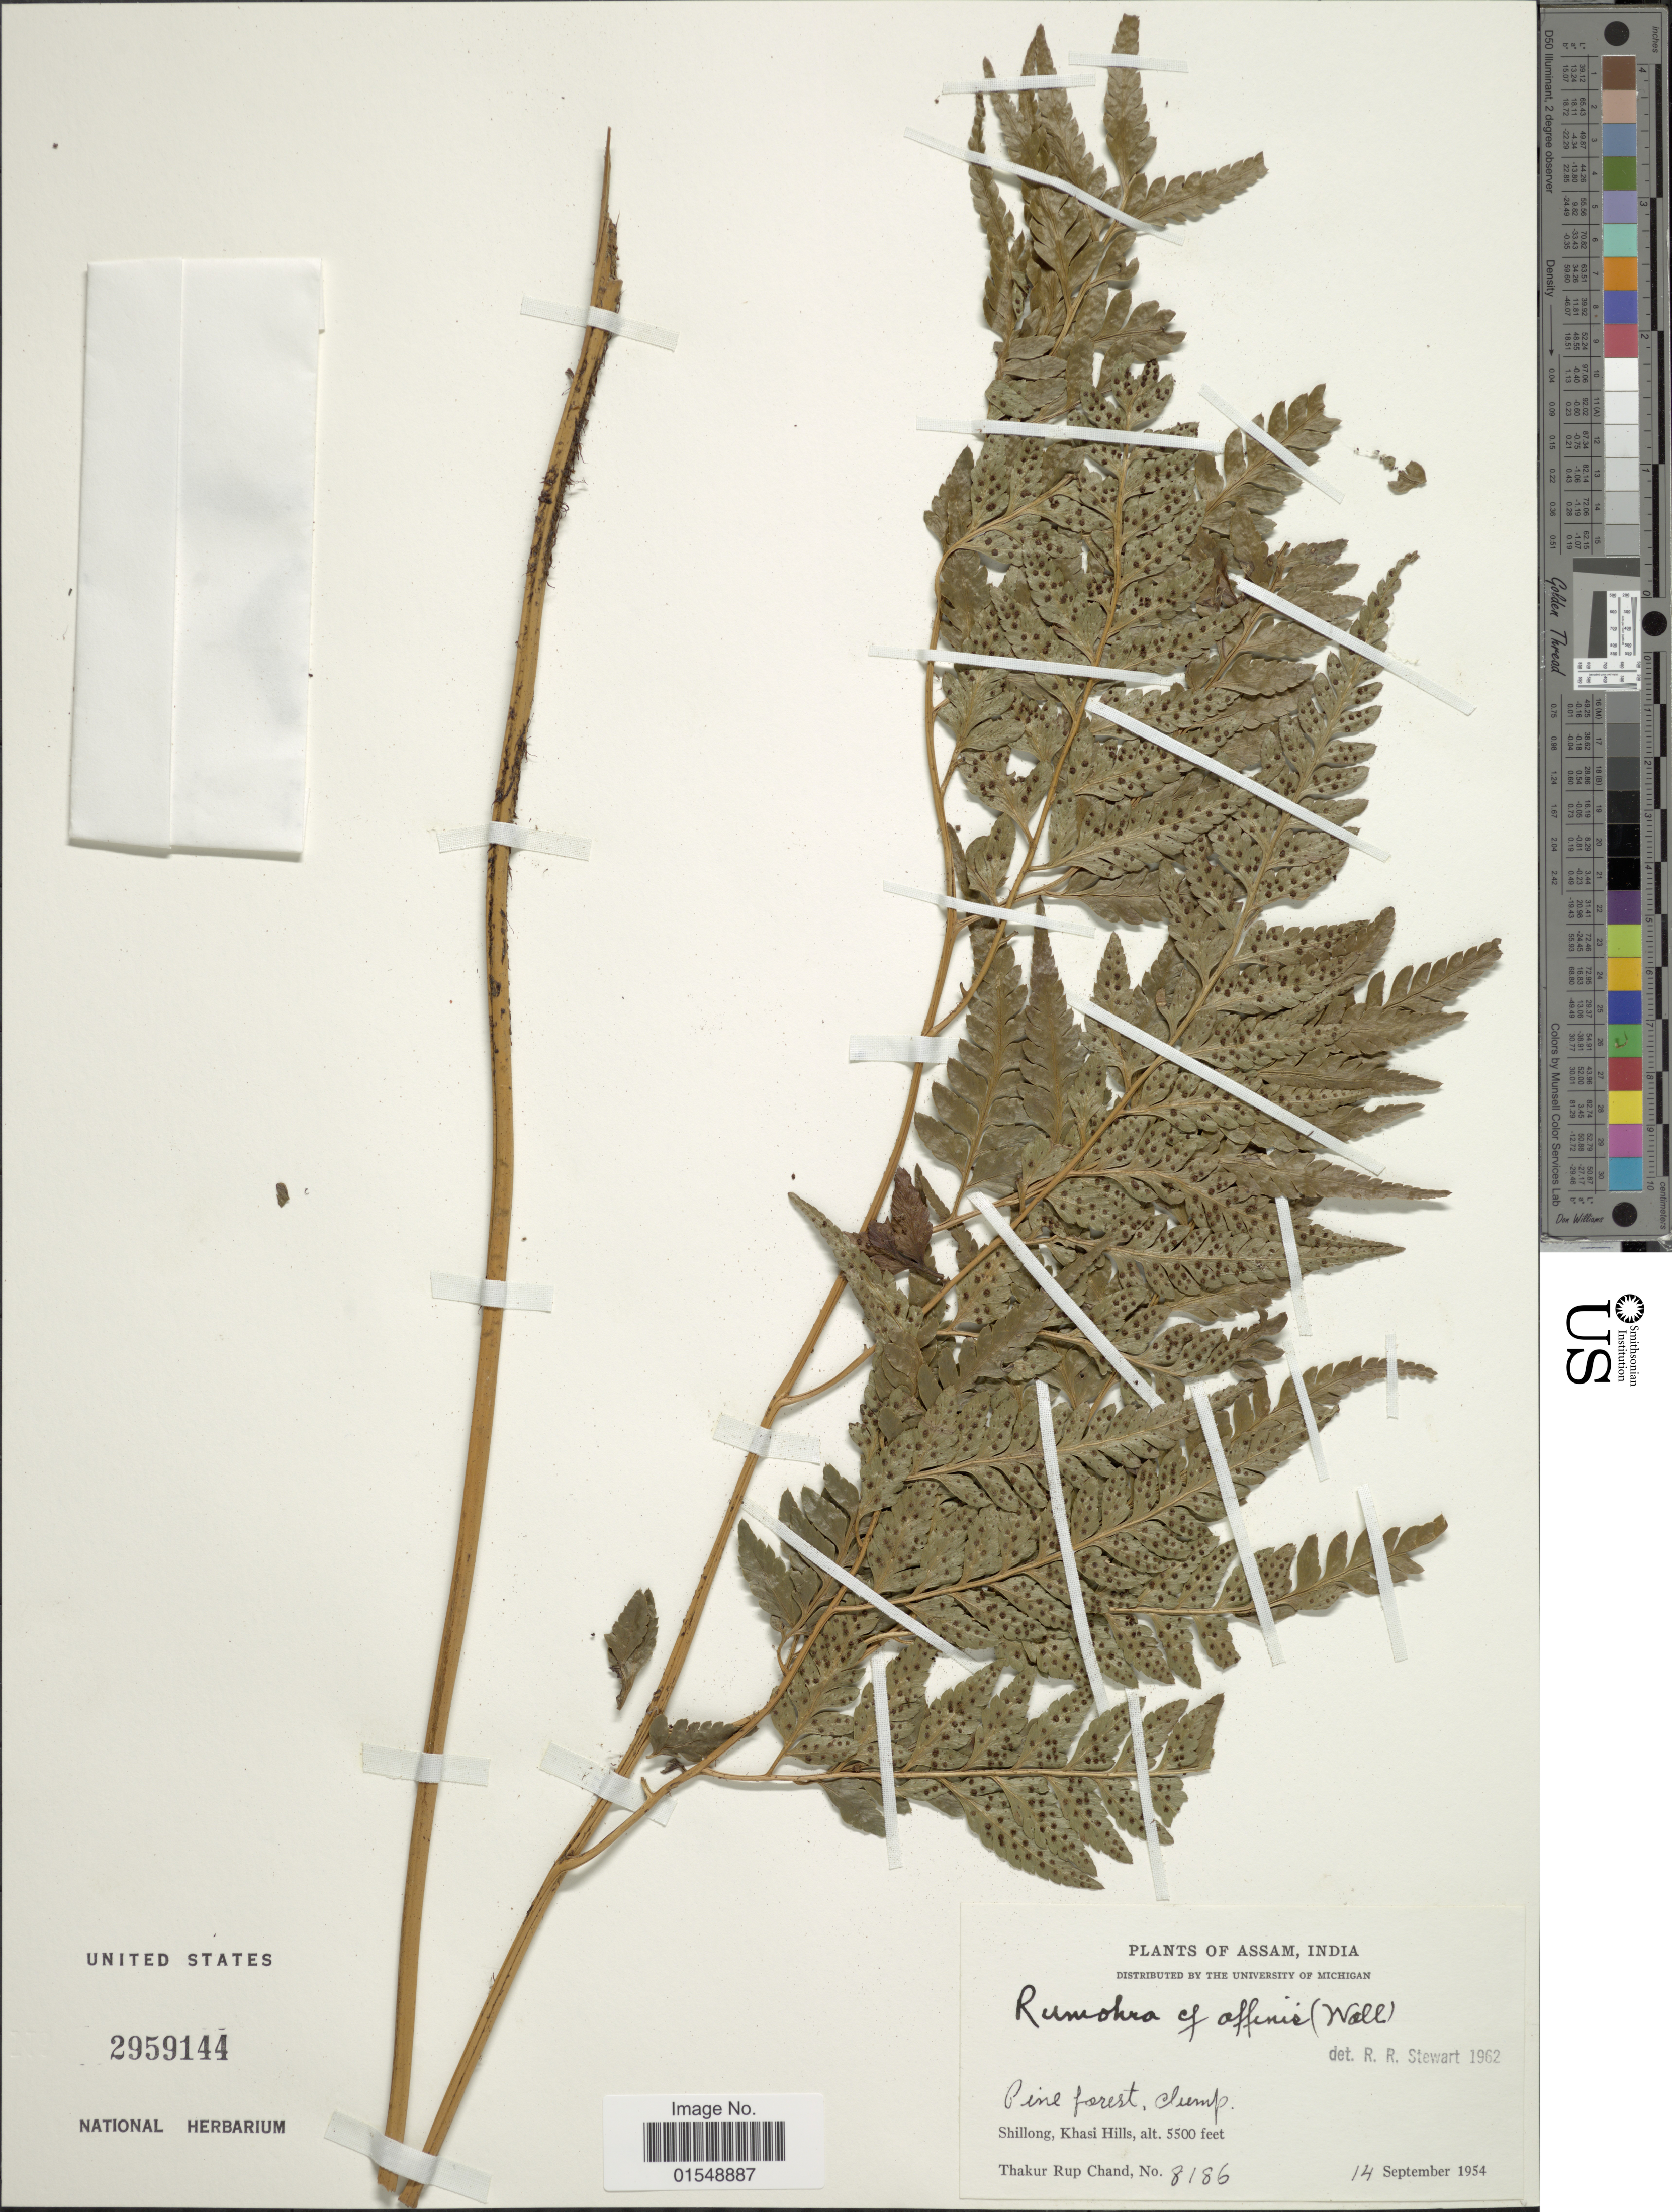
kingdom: Plantae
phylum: Tracheophyta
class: Polypodiopsida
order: Polypodiales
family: Dryopteridaceae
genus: Arachniodes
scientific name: Arachniodes affinis (Wall.) comb. ined.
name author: (Wall.)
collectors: T. R. Chand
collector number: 8186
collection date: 1954-09-14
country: India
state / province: Meghalaya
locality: Shillong, Khasi Hills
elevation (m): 1676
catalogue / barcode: US 2959144